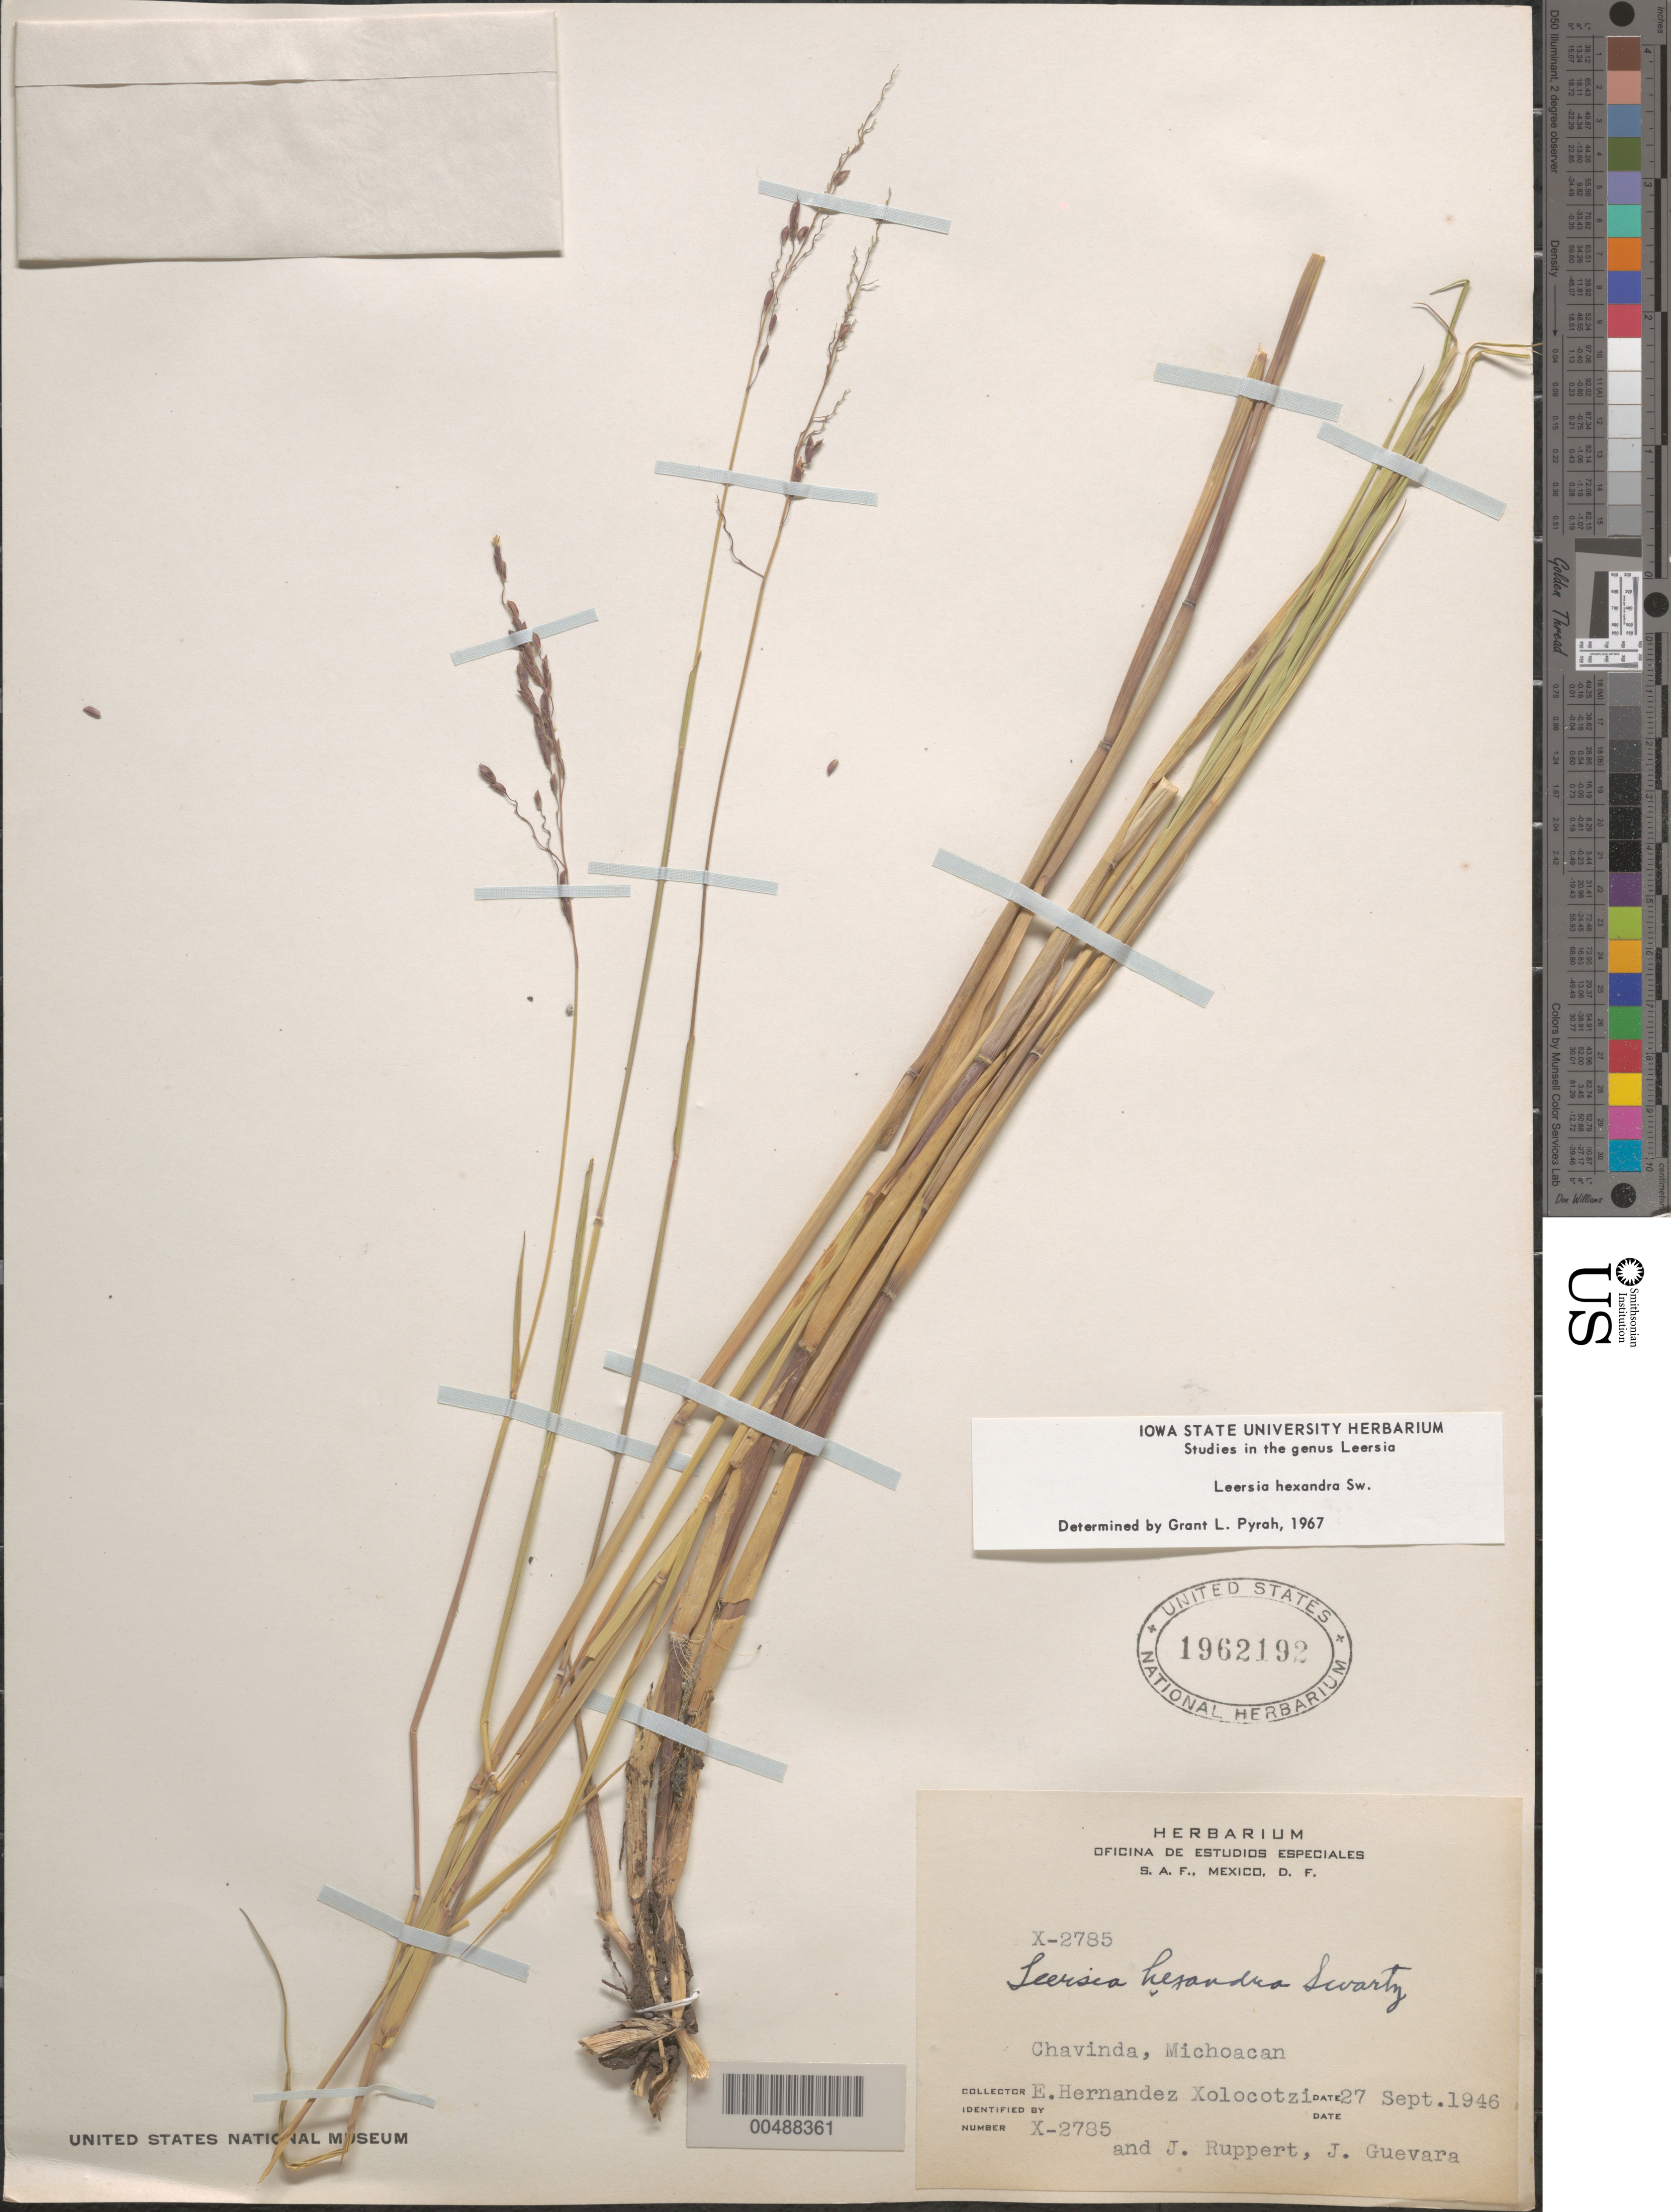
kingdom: Plantae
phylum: Tracheophyta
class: Liliopsida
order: Poales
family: Poaceae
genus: Leersia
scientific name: Leersia hexandra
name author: Sw.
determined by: Pyrah, G. L.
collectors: E. I. Hernández-X., J. Ruppert & J. Guevara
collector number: X-2785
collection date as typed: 27 Sep 1946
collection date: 1946-09-27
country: Mexico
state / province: Michoacán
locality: Chavinda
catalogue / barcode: US 1962192